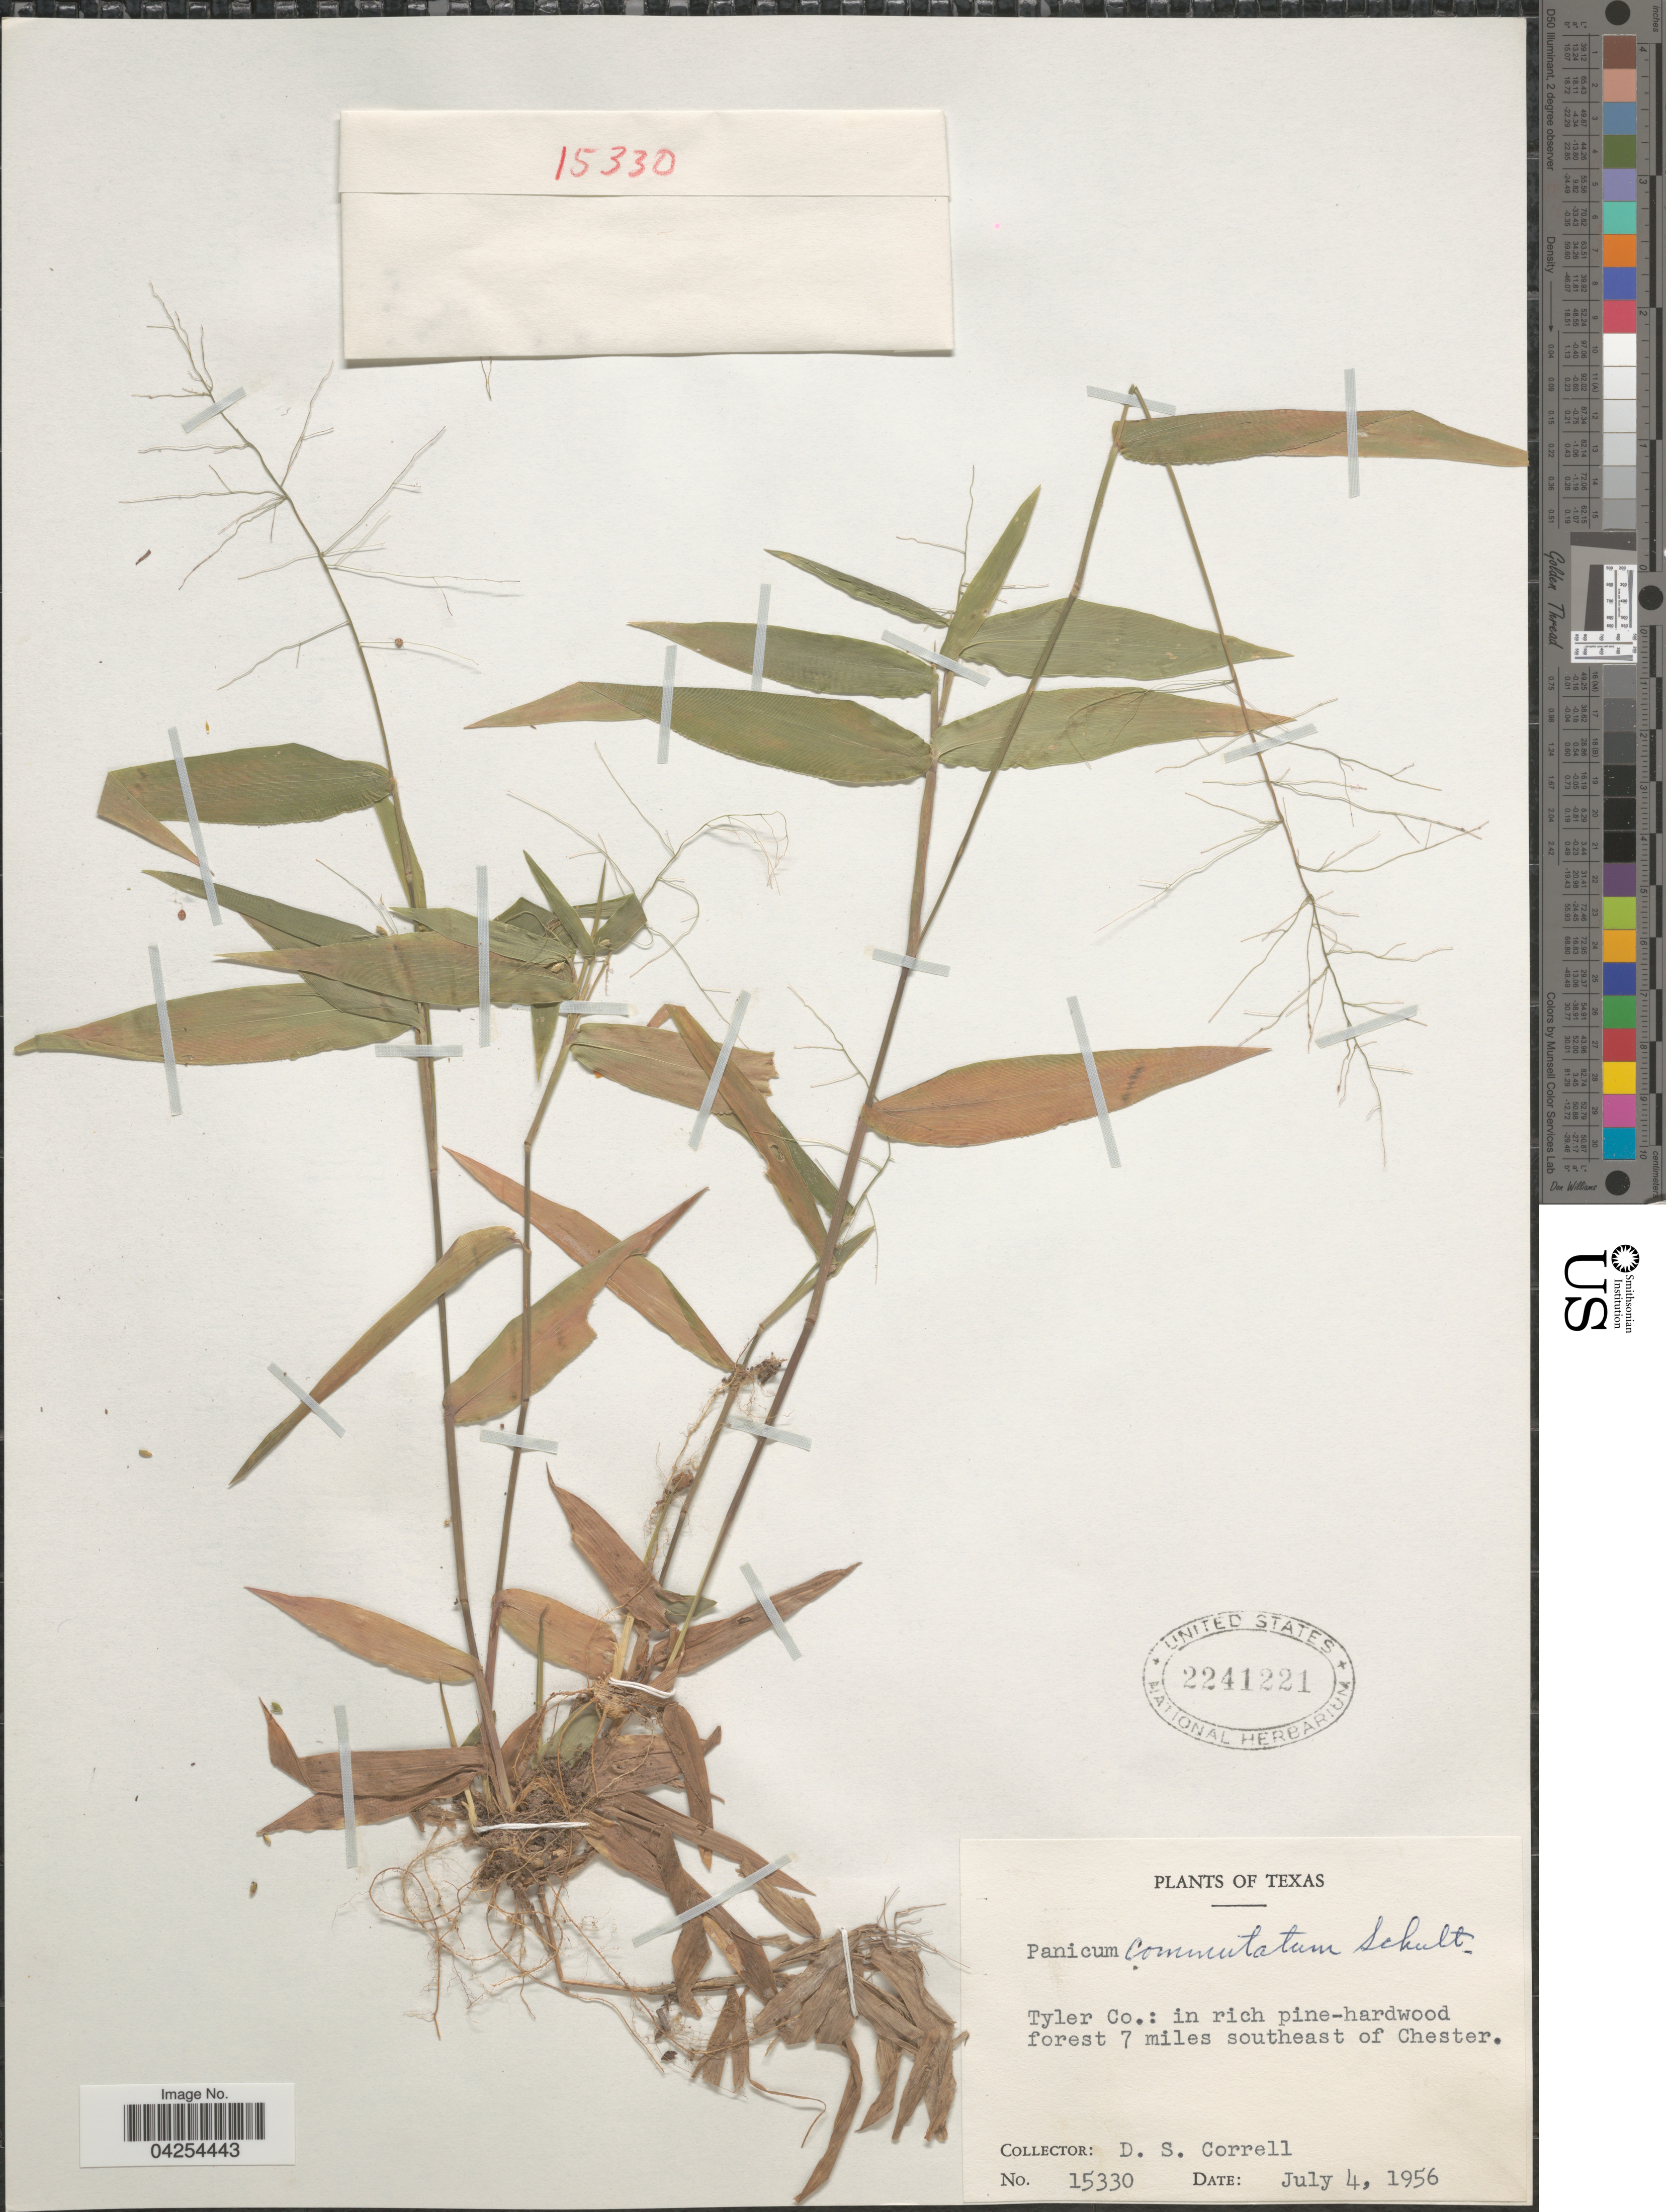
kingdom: Plantae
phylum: Tracheophyta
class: Liliopsida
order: Poales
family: Poaceae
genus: Dichanthelium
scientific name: Dichanthelium commutatum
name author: (Schult.) Gould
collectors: D. S. Correll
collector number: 15330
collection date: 1956-07-04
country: United States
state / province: Texas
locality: Tyler Co.: in rich pine-hardwood forest 7 miles southeast of Chester.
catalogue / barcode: US 2241221